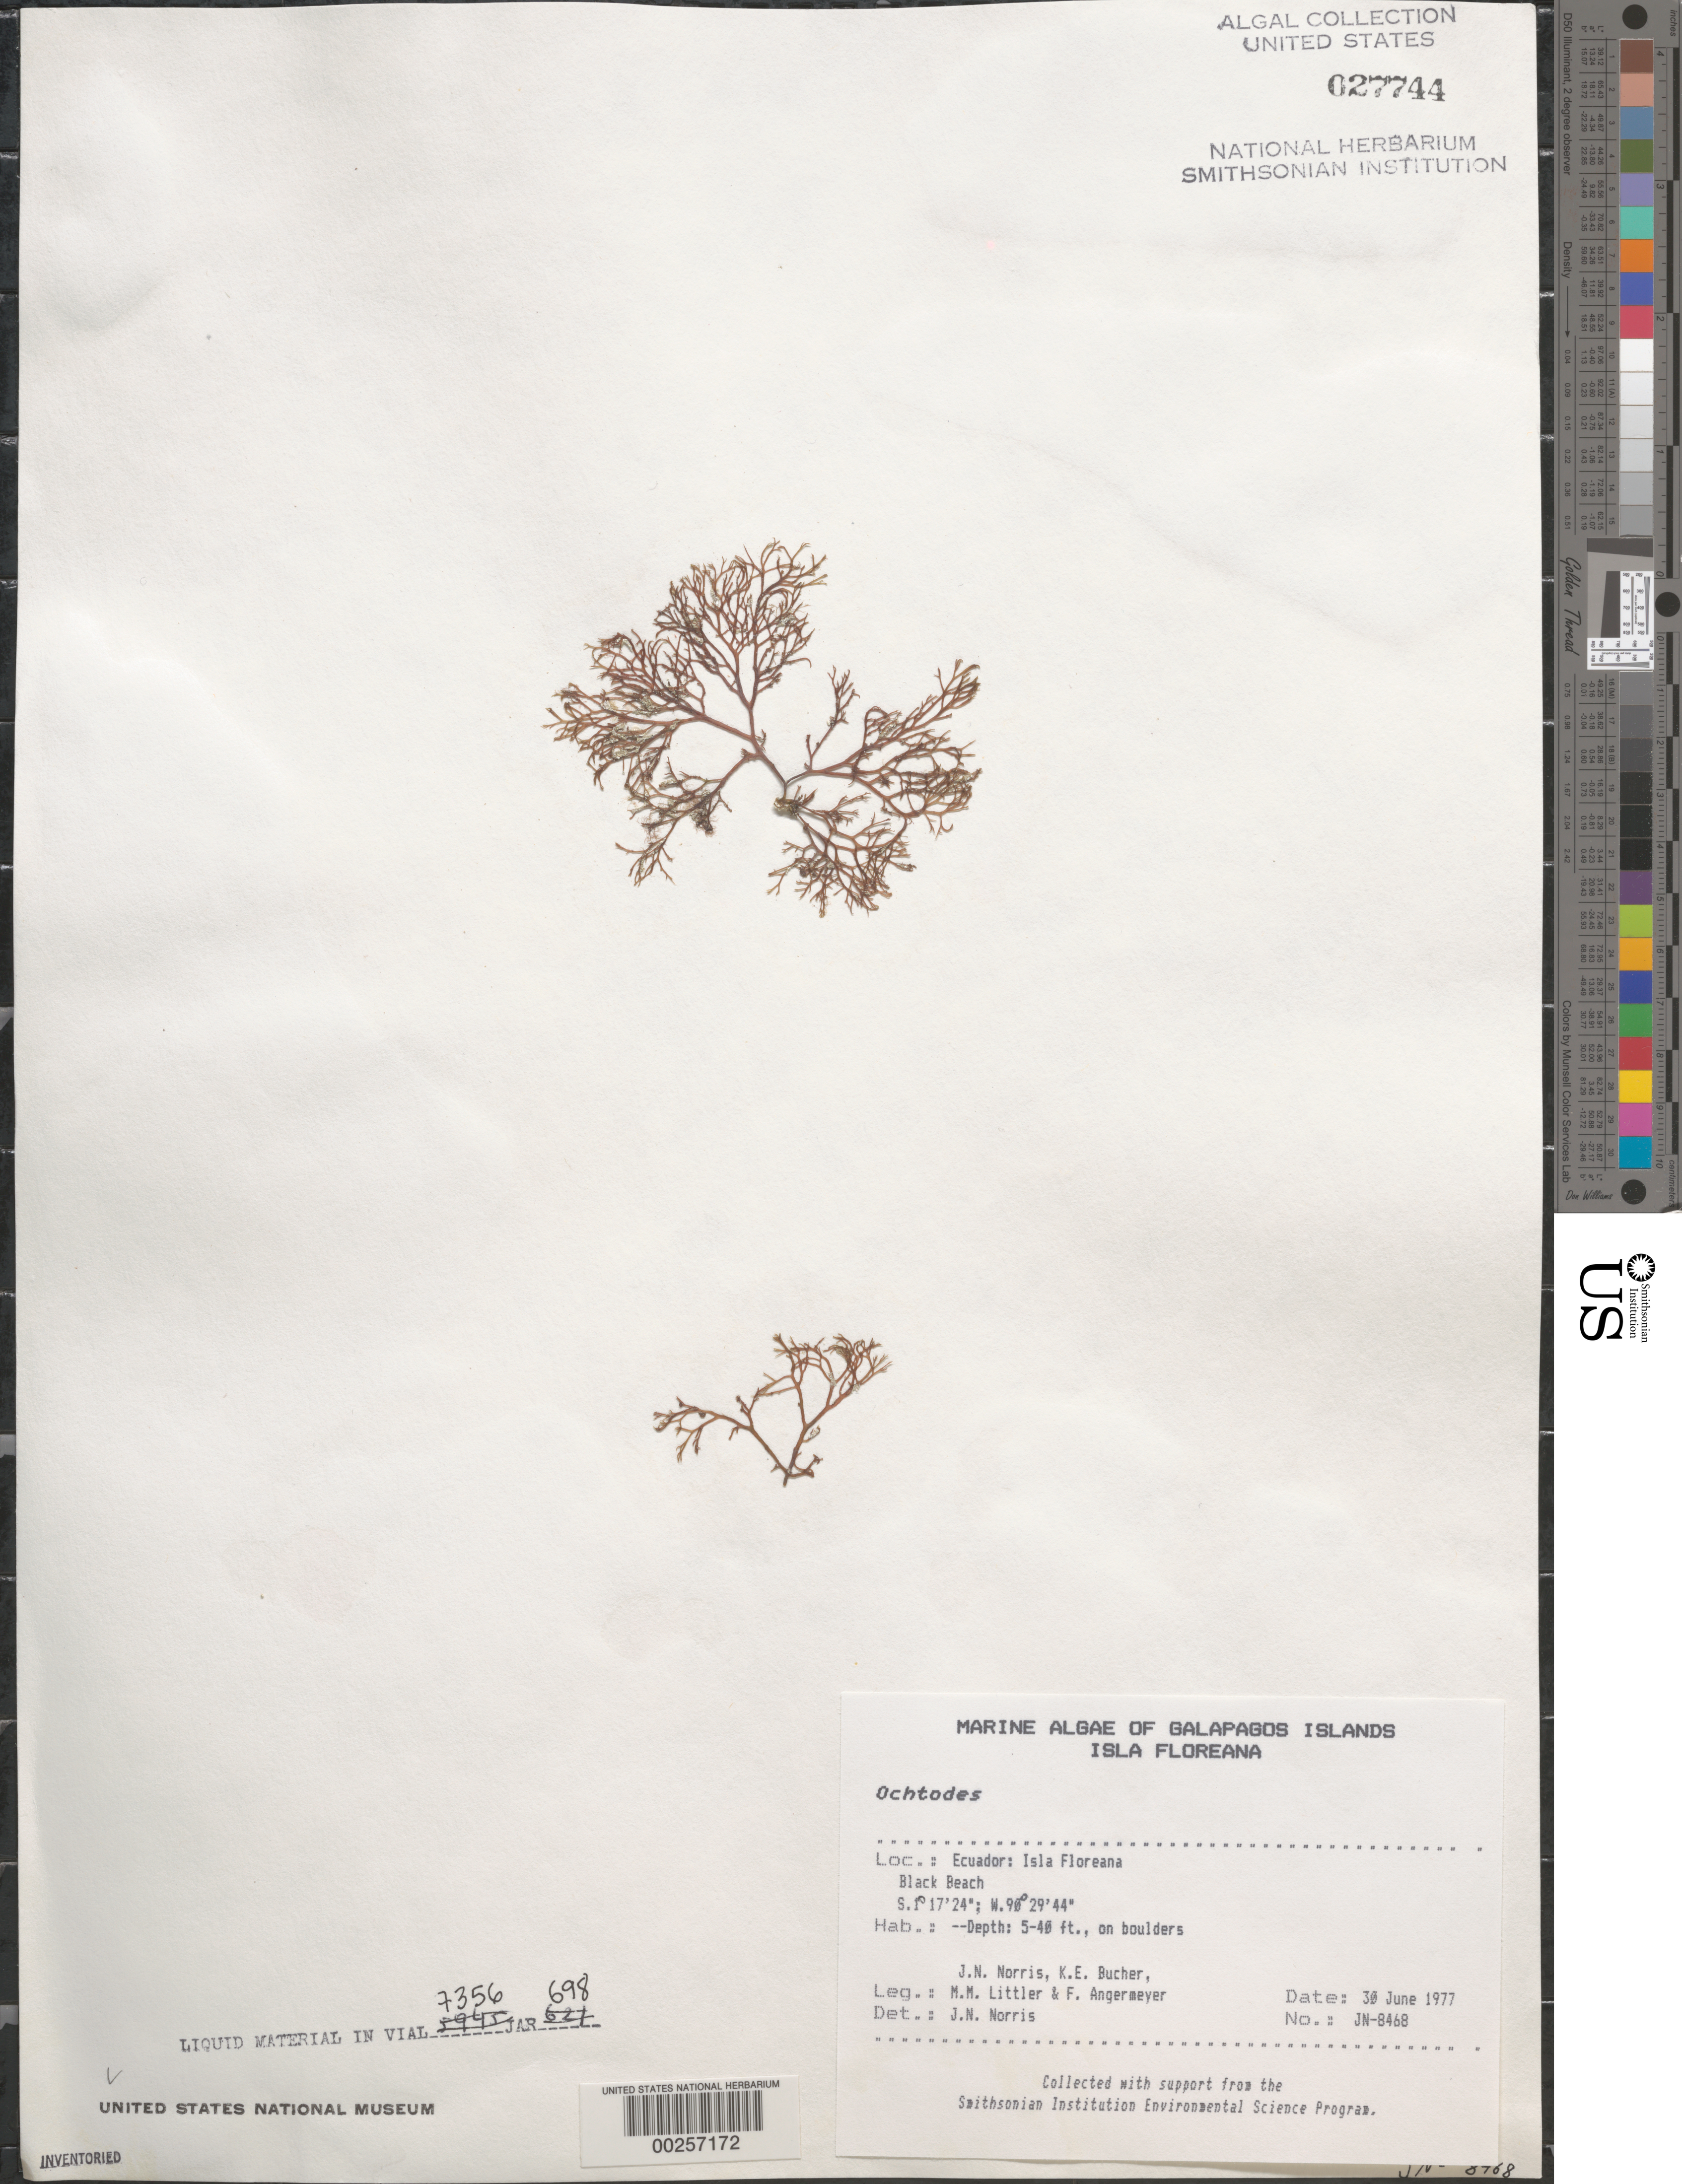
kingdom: Plantae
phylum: Rhodophyta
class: Florideophyceae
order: Gigartinales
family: Rhizophyllidaceae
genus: Ochtodes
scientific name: Ochtodes sp.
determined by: Norris, James N.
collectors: J. N. Norris, K. E. Bucher, M. M. Littler & F. Angermeyer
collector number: JN-8468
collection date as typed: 30 Jun 1977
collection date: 1977-06-30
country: Ecuador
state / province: Colón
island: Floreana [Charles, Santa Maria]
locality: Black Beach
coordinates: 1 17' 24" S, 90 29' 44" W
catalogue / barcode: US 27744